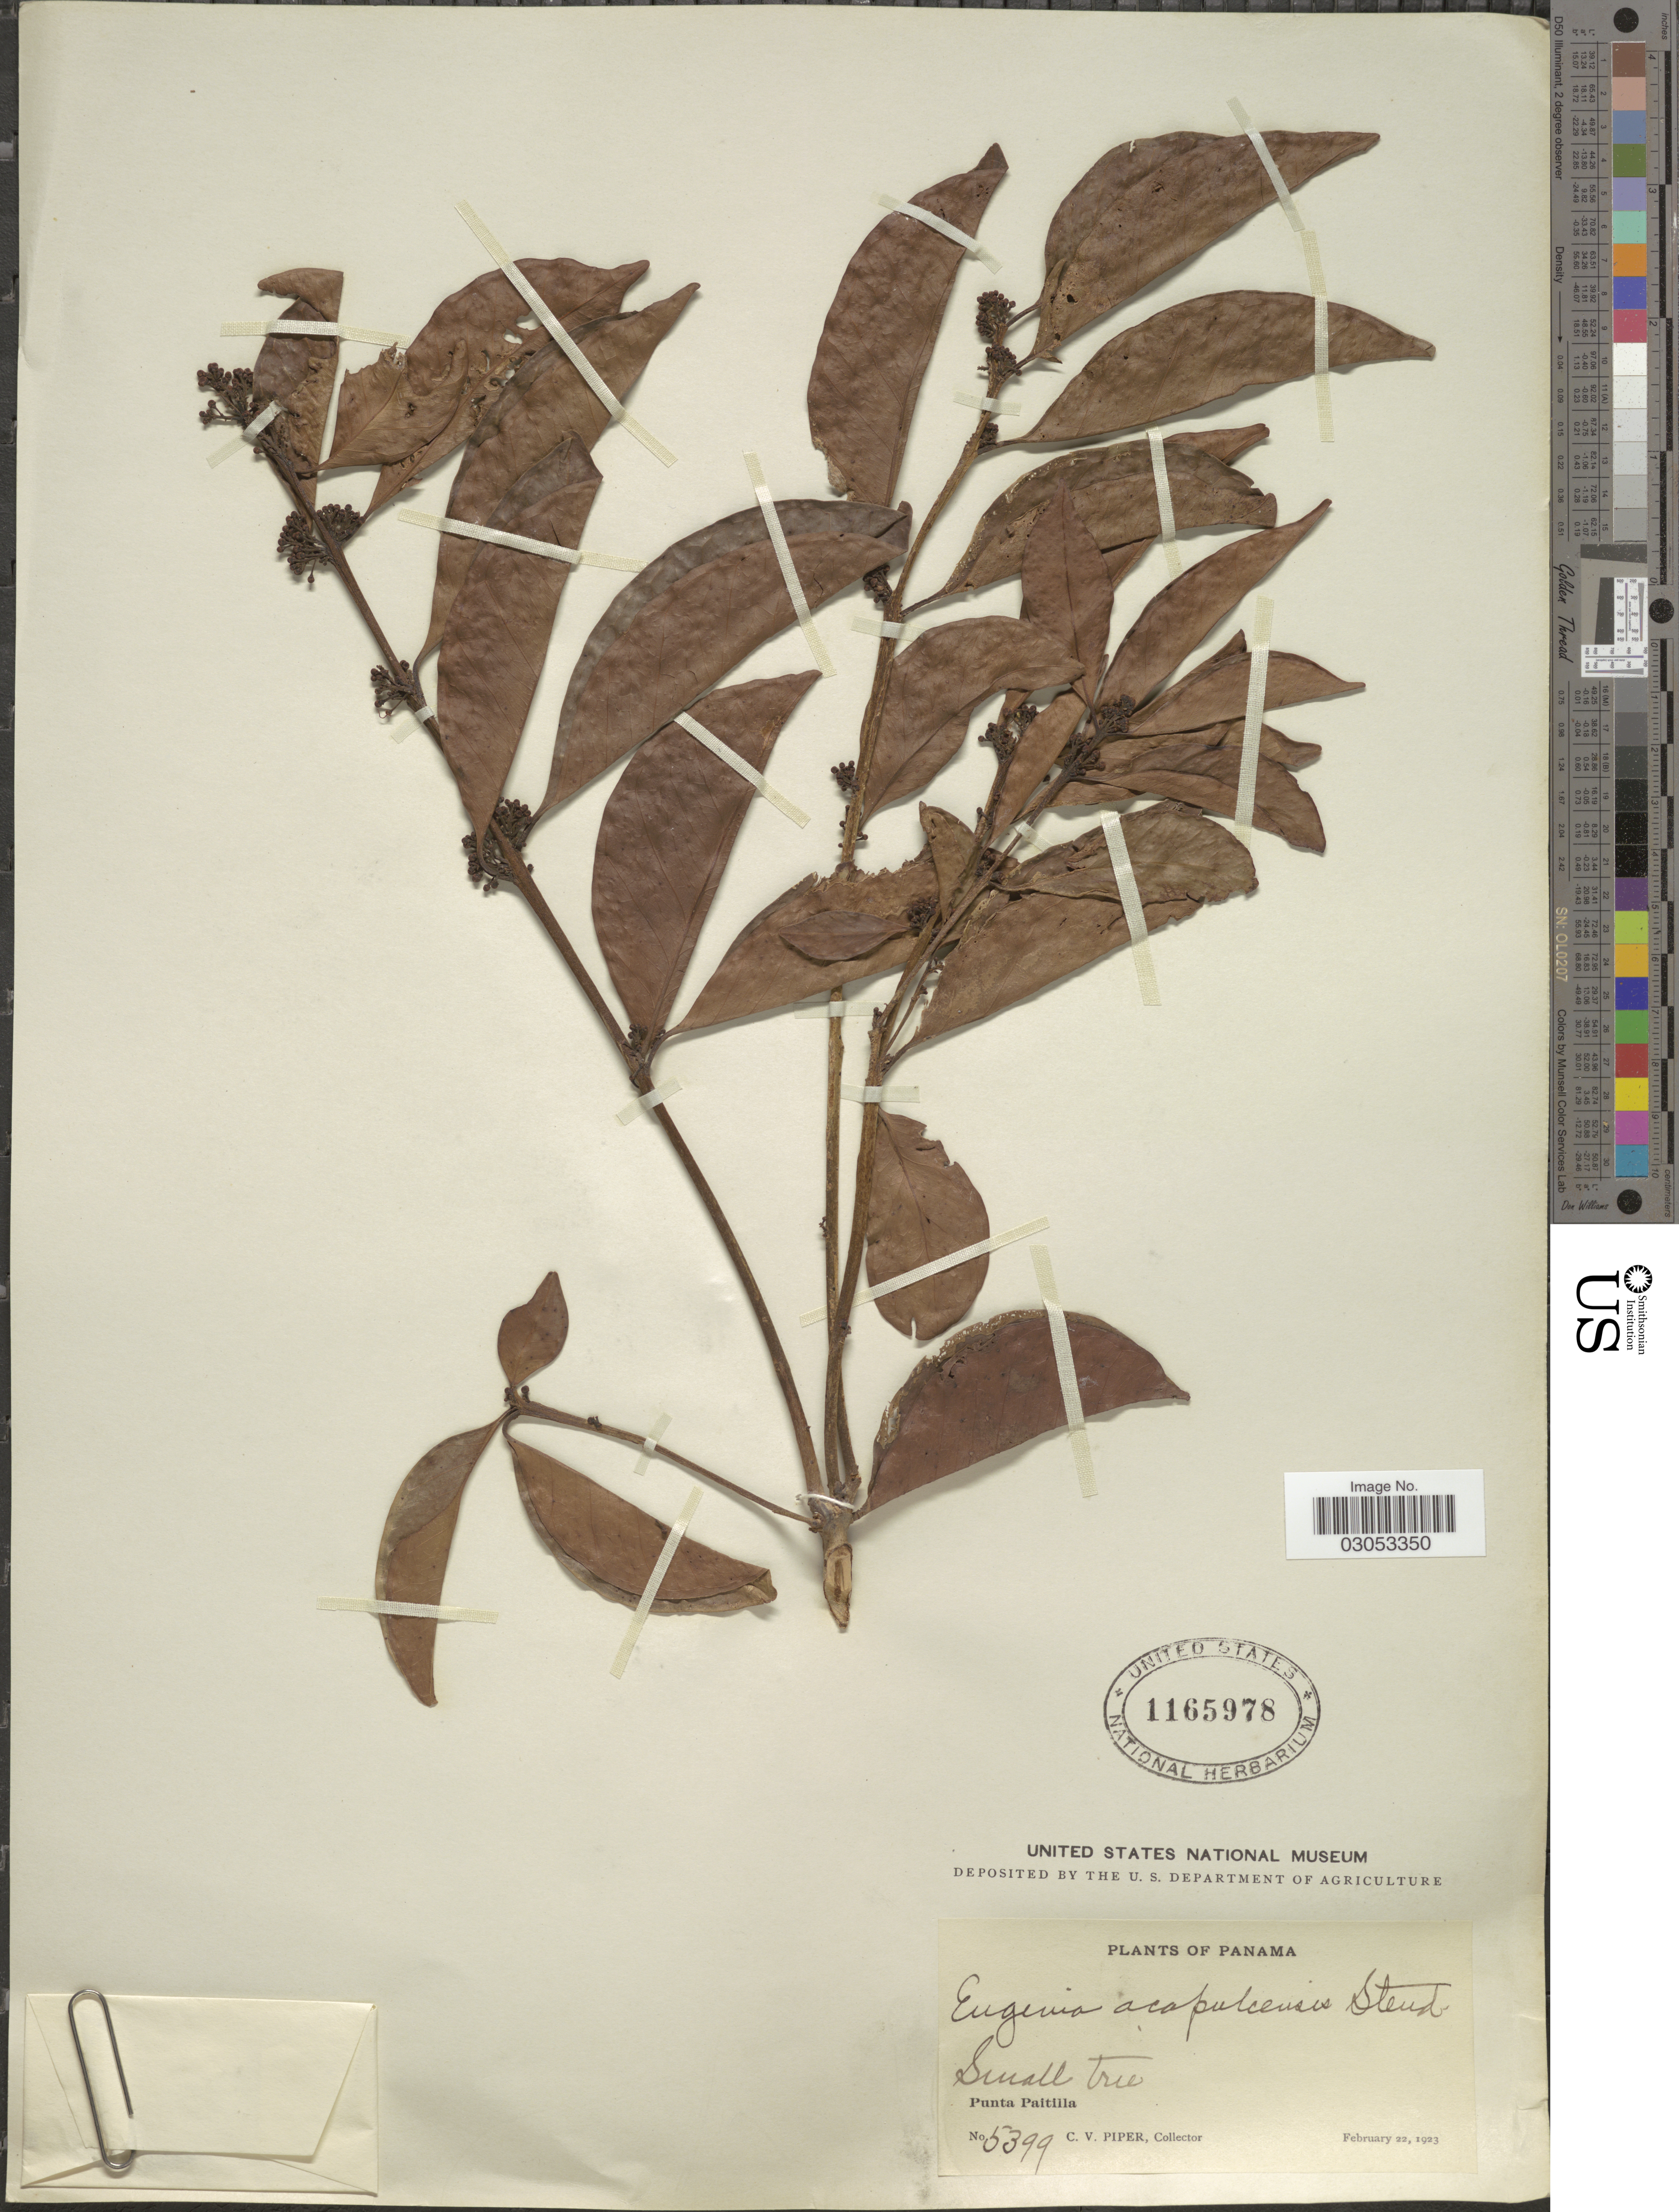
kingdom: Plantae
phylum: Tracheophyta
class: Magnoliopsida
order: Myrtales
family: Myrtaceae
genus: Eugenia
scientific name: Eugenia acapulcensis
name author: Steud.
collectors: C. V. Piper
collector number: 5399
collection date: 1923-02-22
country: Panama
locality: Punta Paitilla.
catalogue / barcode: US 1165978